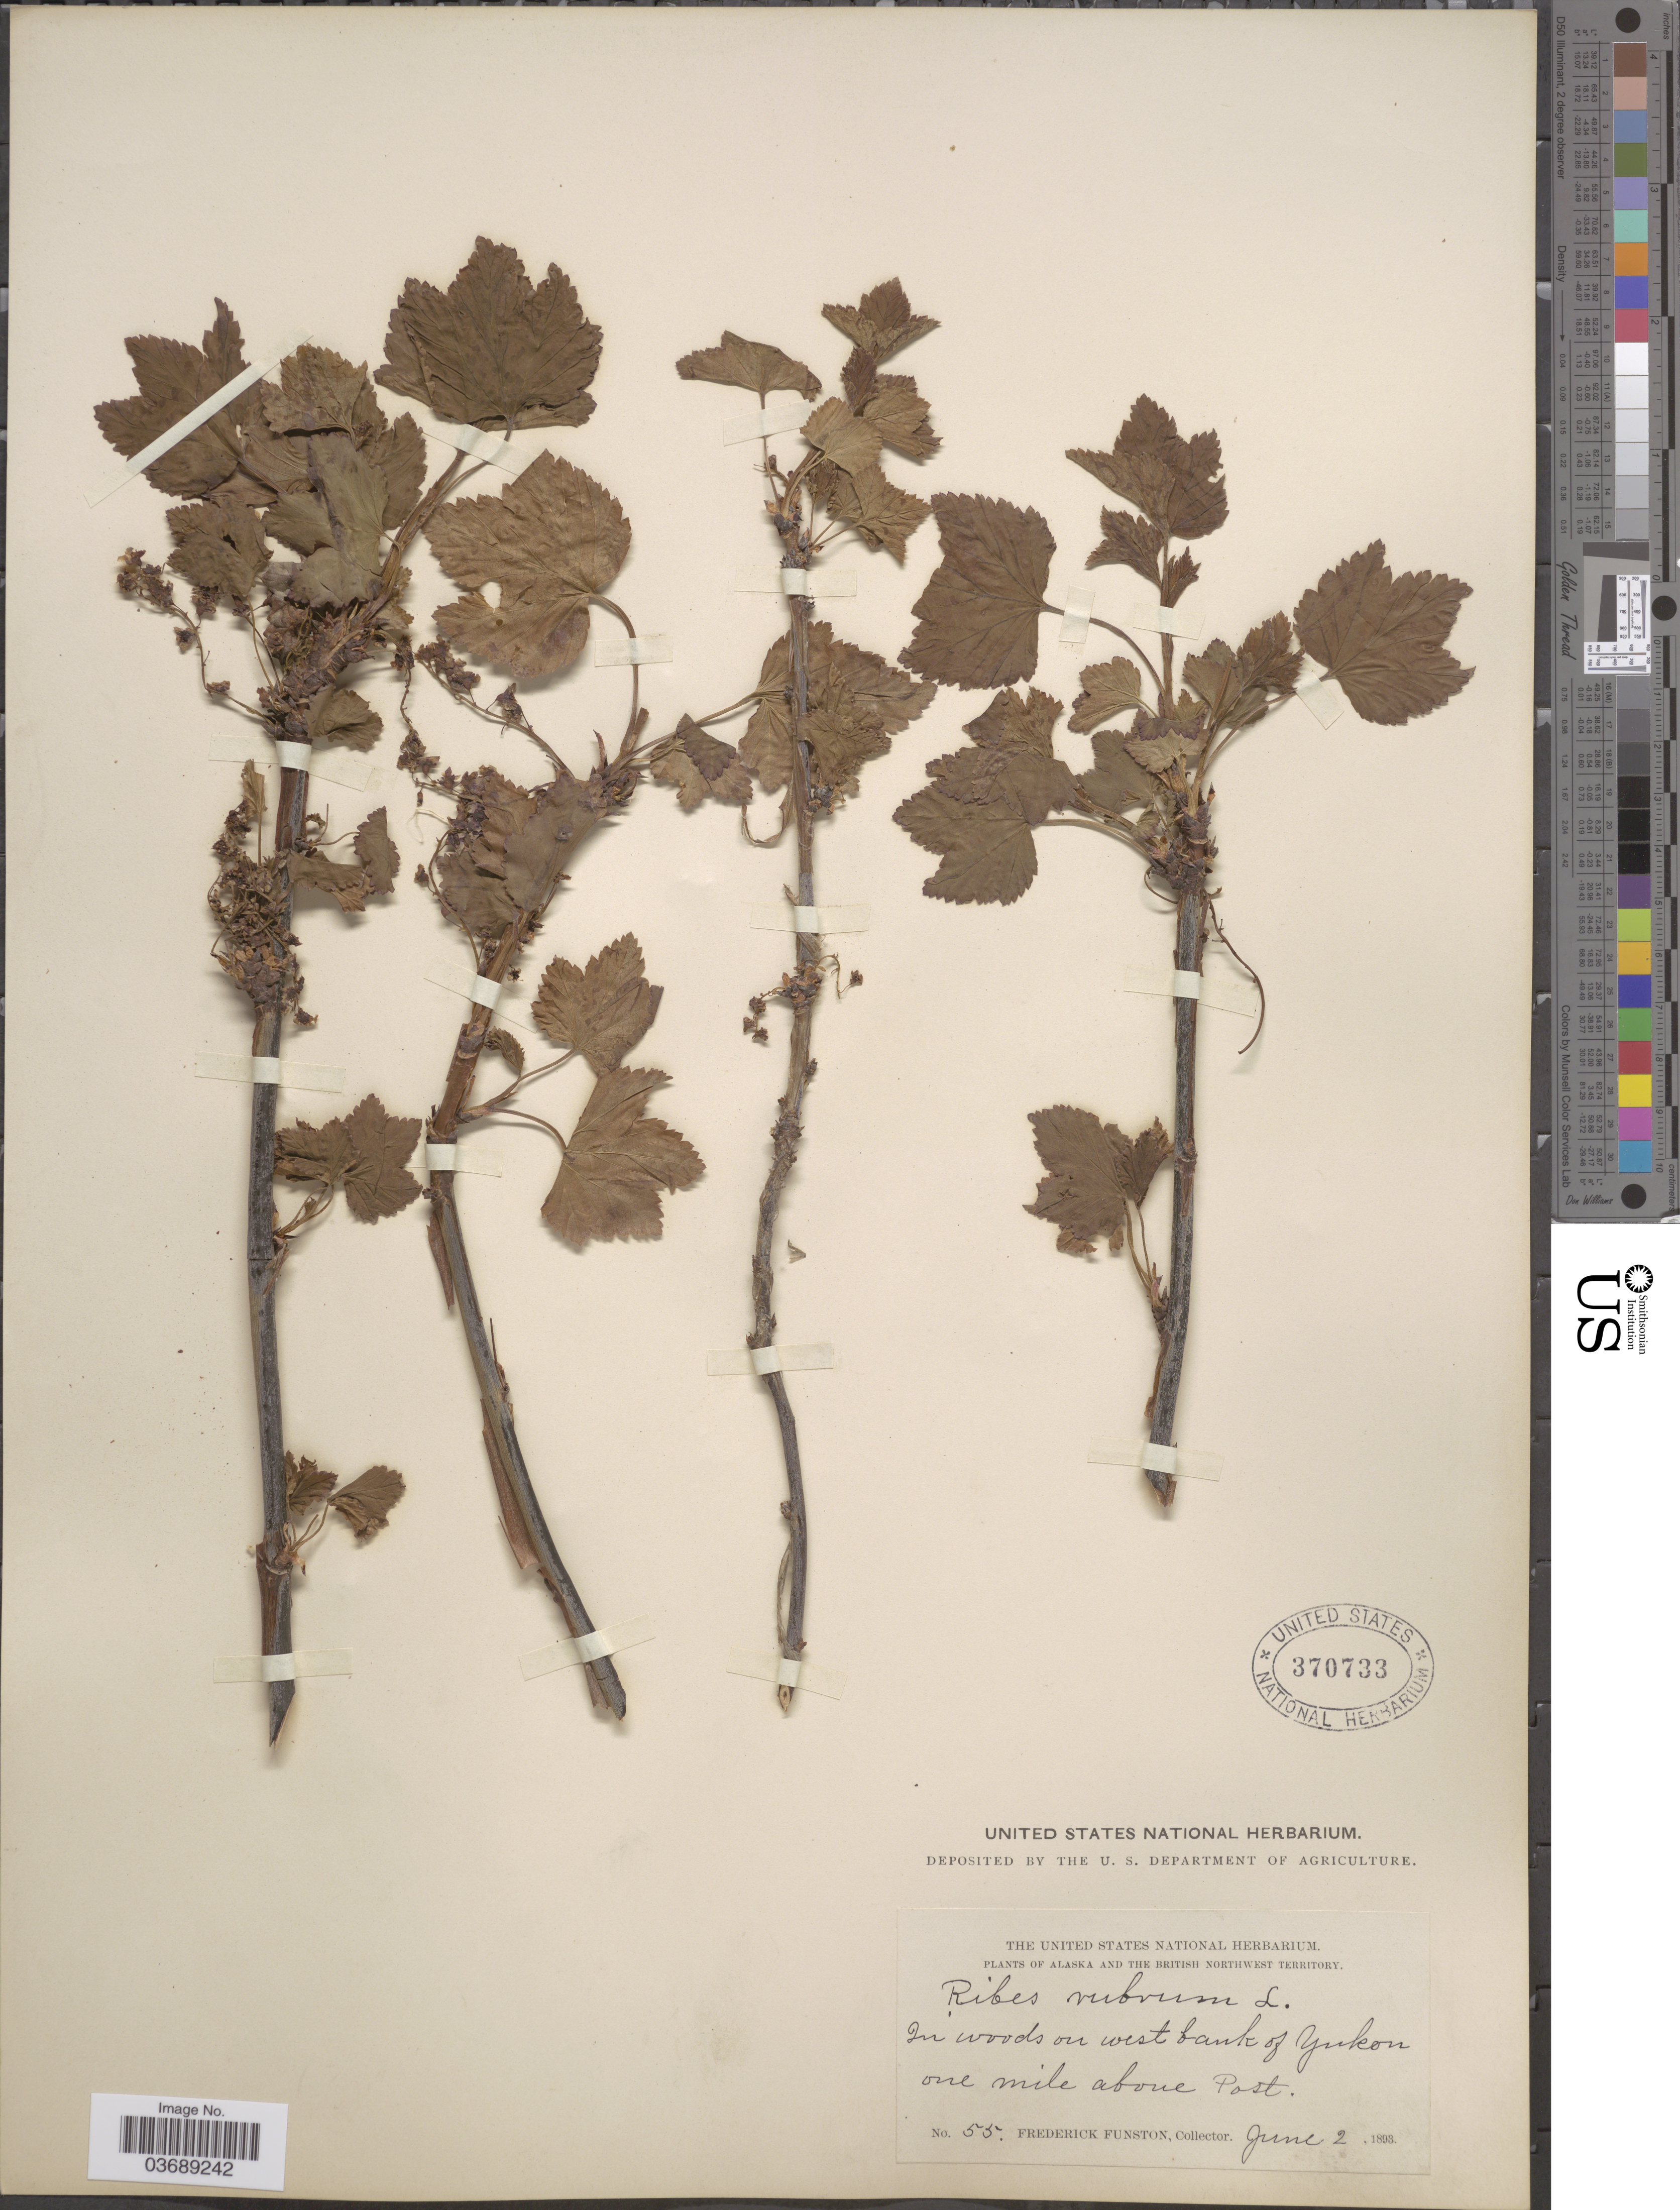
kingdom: Plantae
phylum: Tracheophyta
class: Magnoliopsida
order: Saxifragales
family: Grossulariaceae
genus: Ribes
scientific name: Ribes triste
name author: Pall.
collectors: F. Funston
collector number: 55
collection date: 1893-06-02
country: Canada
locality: The British Northwest Territory. In woods on west bank of Yukon, one mile above Post.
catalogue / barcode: US 370733